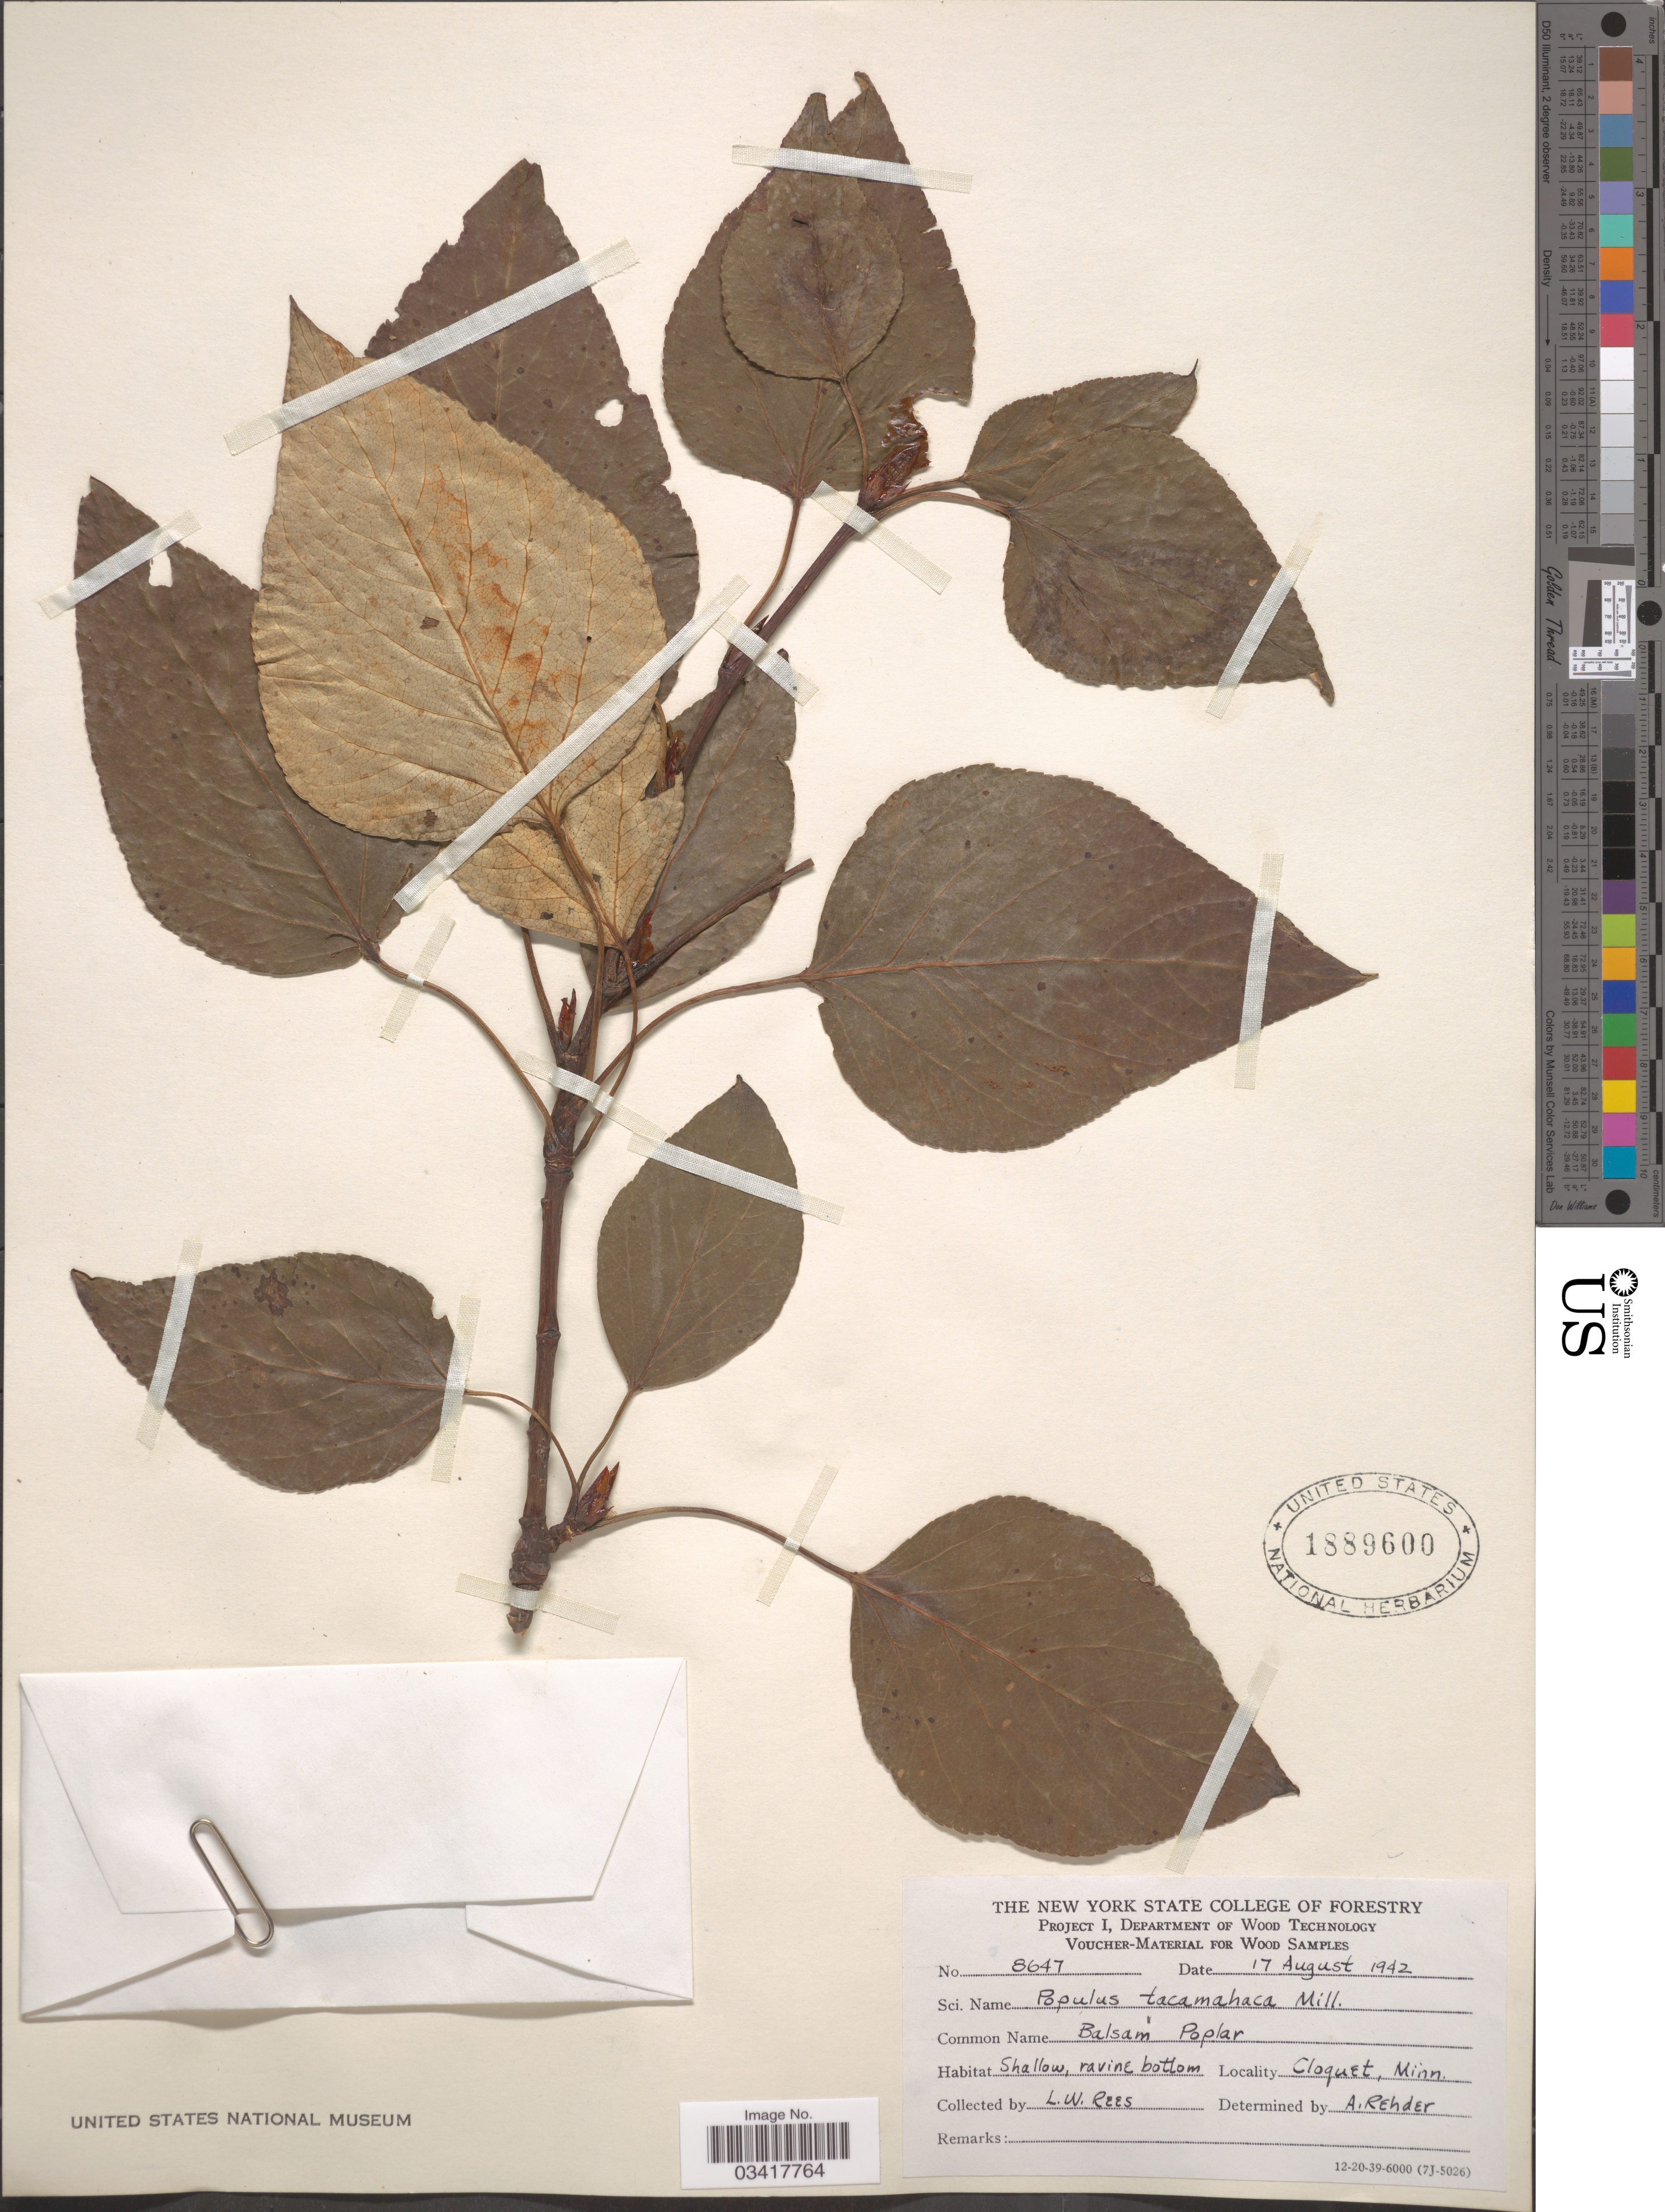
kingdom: Plantae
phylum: Tracheophyta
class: Magnoliopsida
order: Malpighiales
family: Salicaceae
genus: Populus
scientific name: Populus balsamifera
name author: L.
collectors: L. Rees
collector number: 8647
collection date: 1942-08-17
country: United States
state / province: Minnesota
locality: Cloquet.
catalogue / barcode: US 1889600